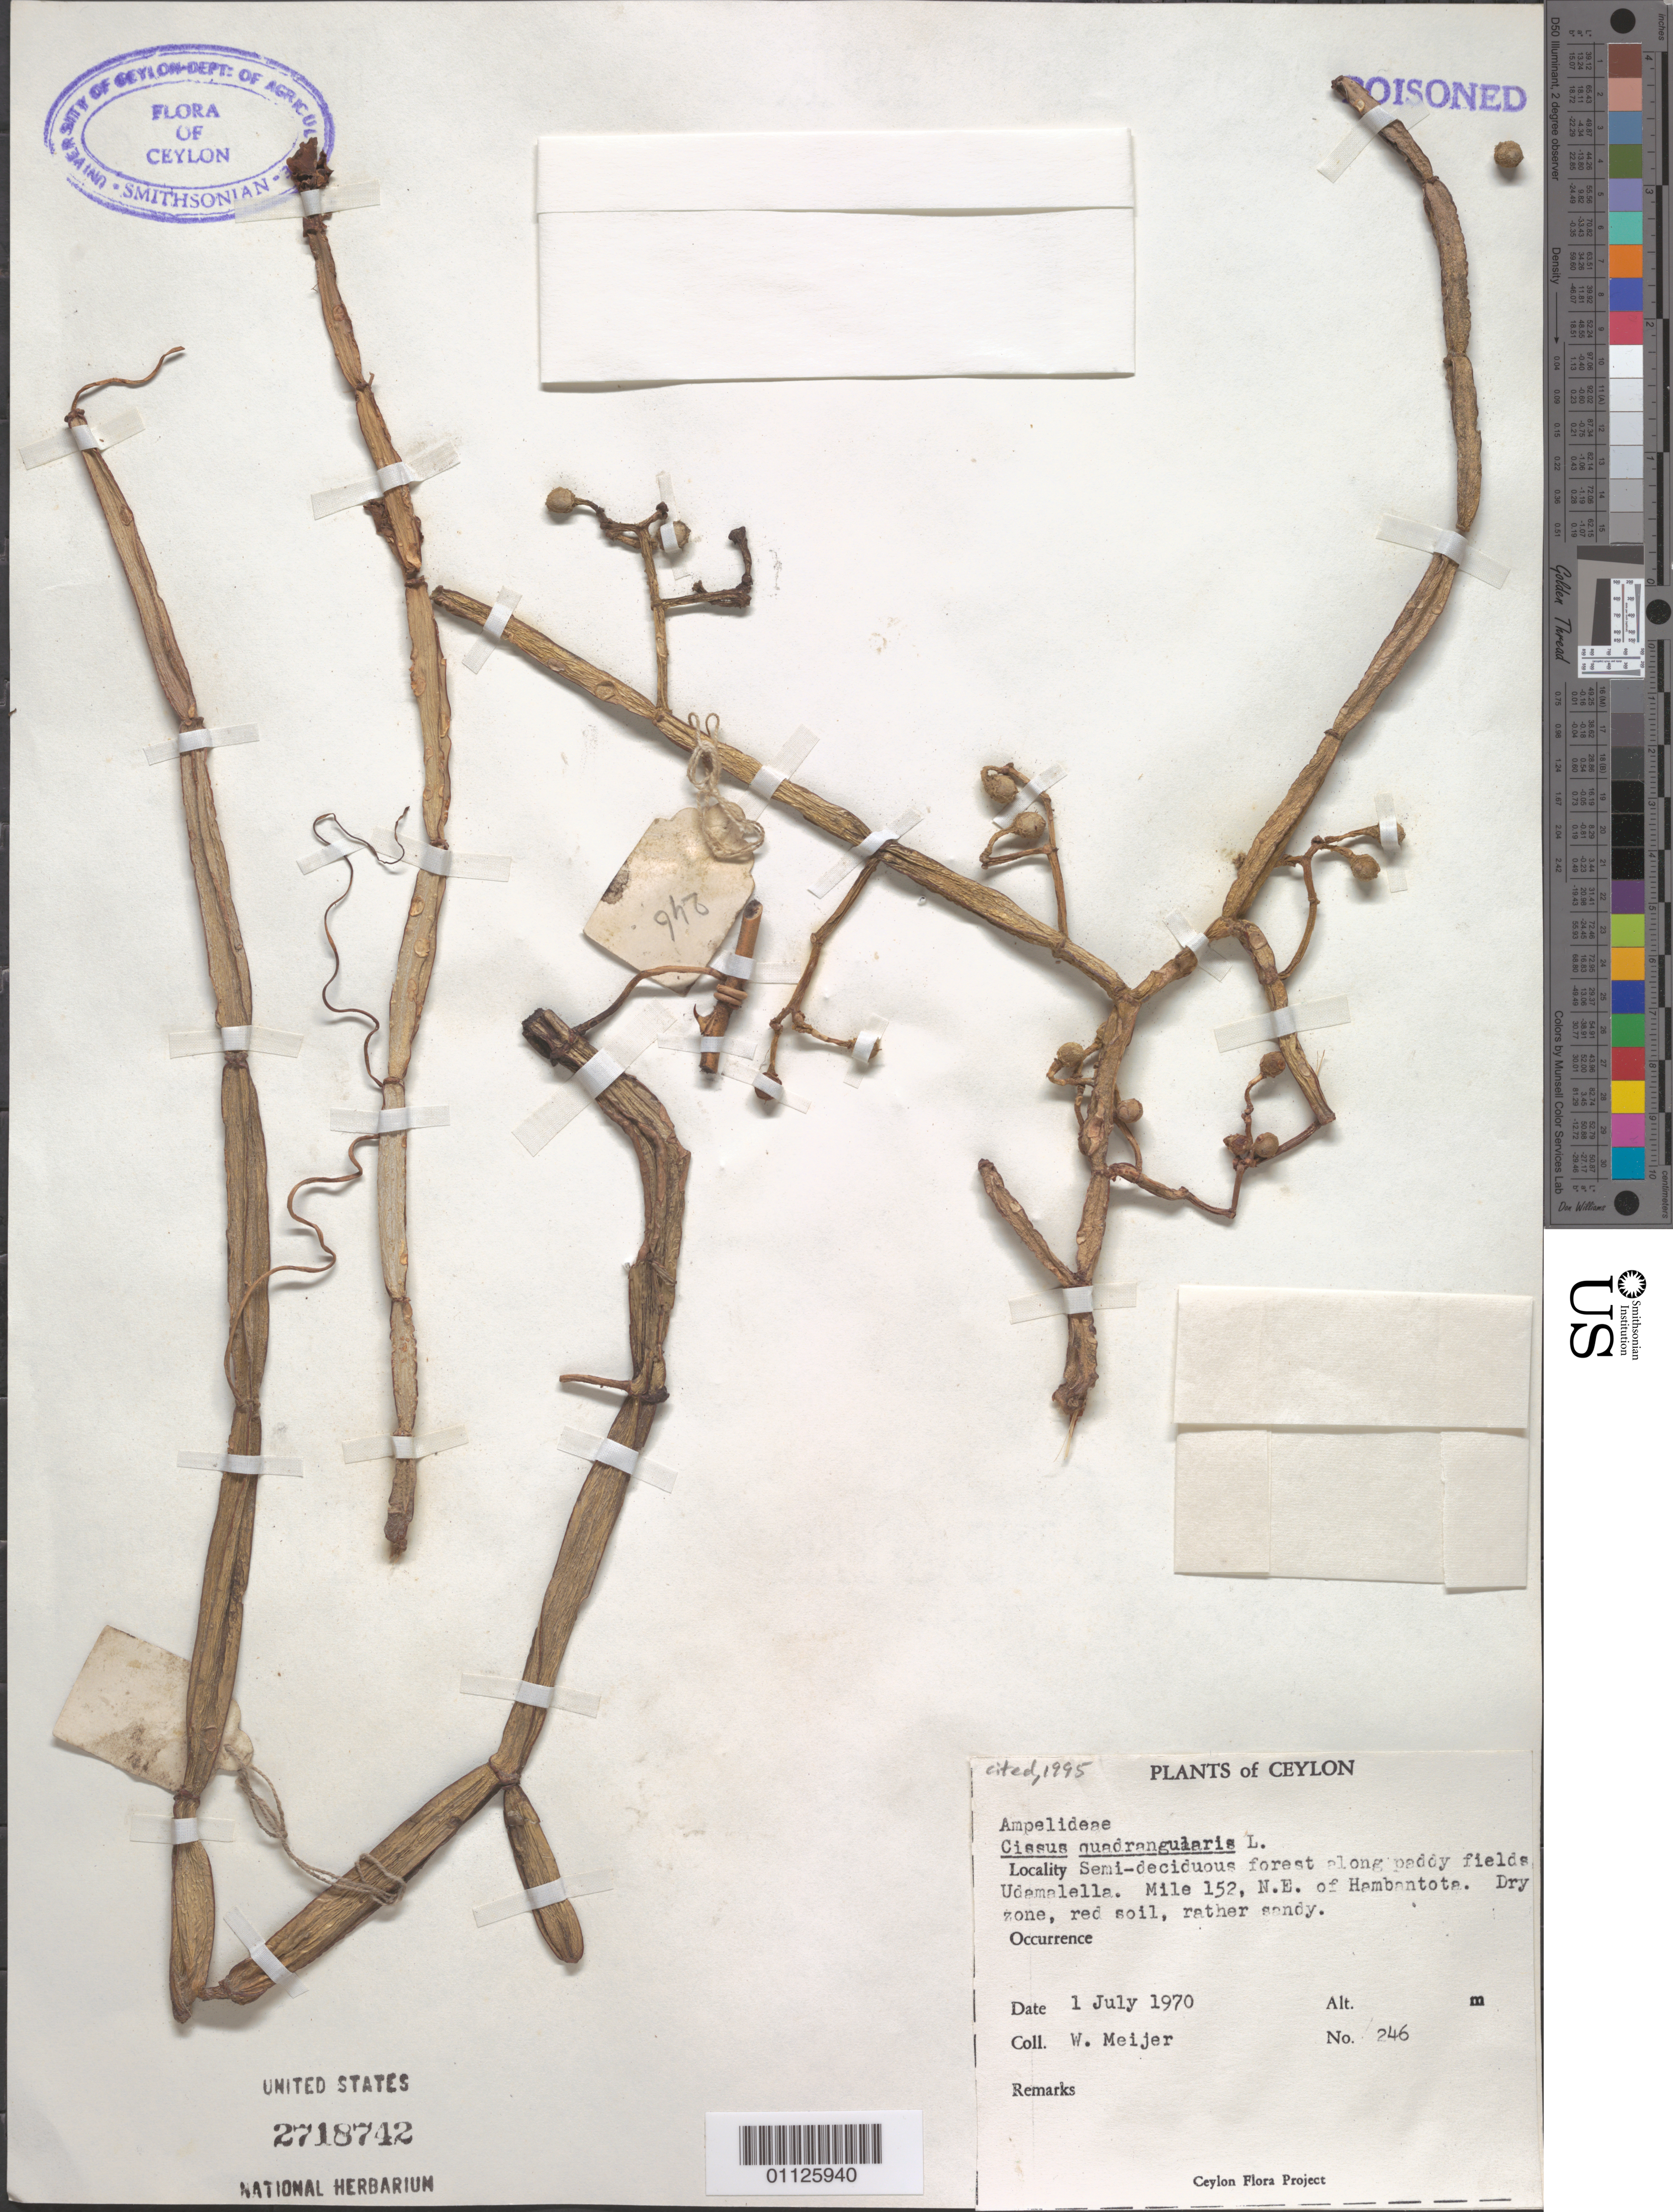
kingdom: Plantae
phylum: Tracheophyta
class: Magnoliopsida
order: Vitales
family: Vitaceae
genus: Cissus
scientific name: Cissus quadrangularis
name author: L.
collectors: W. Meijer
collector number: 246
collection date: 1970-07-01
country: Sri Lanka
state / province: Southern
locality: Udamalella, mi 152 NE of Hambantota.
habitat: Semi-deciduous forest along paddy fields. Dry zone, red soil, rather sandy.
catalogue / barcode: US 2718742